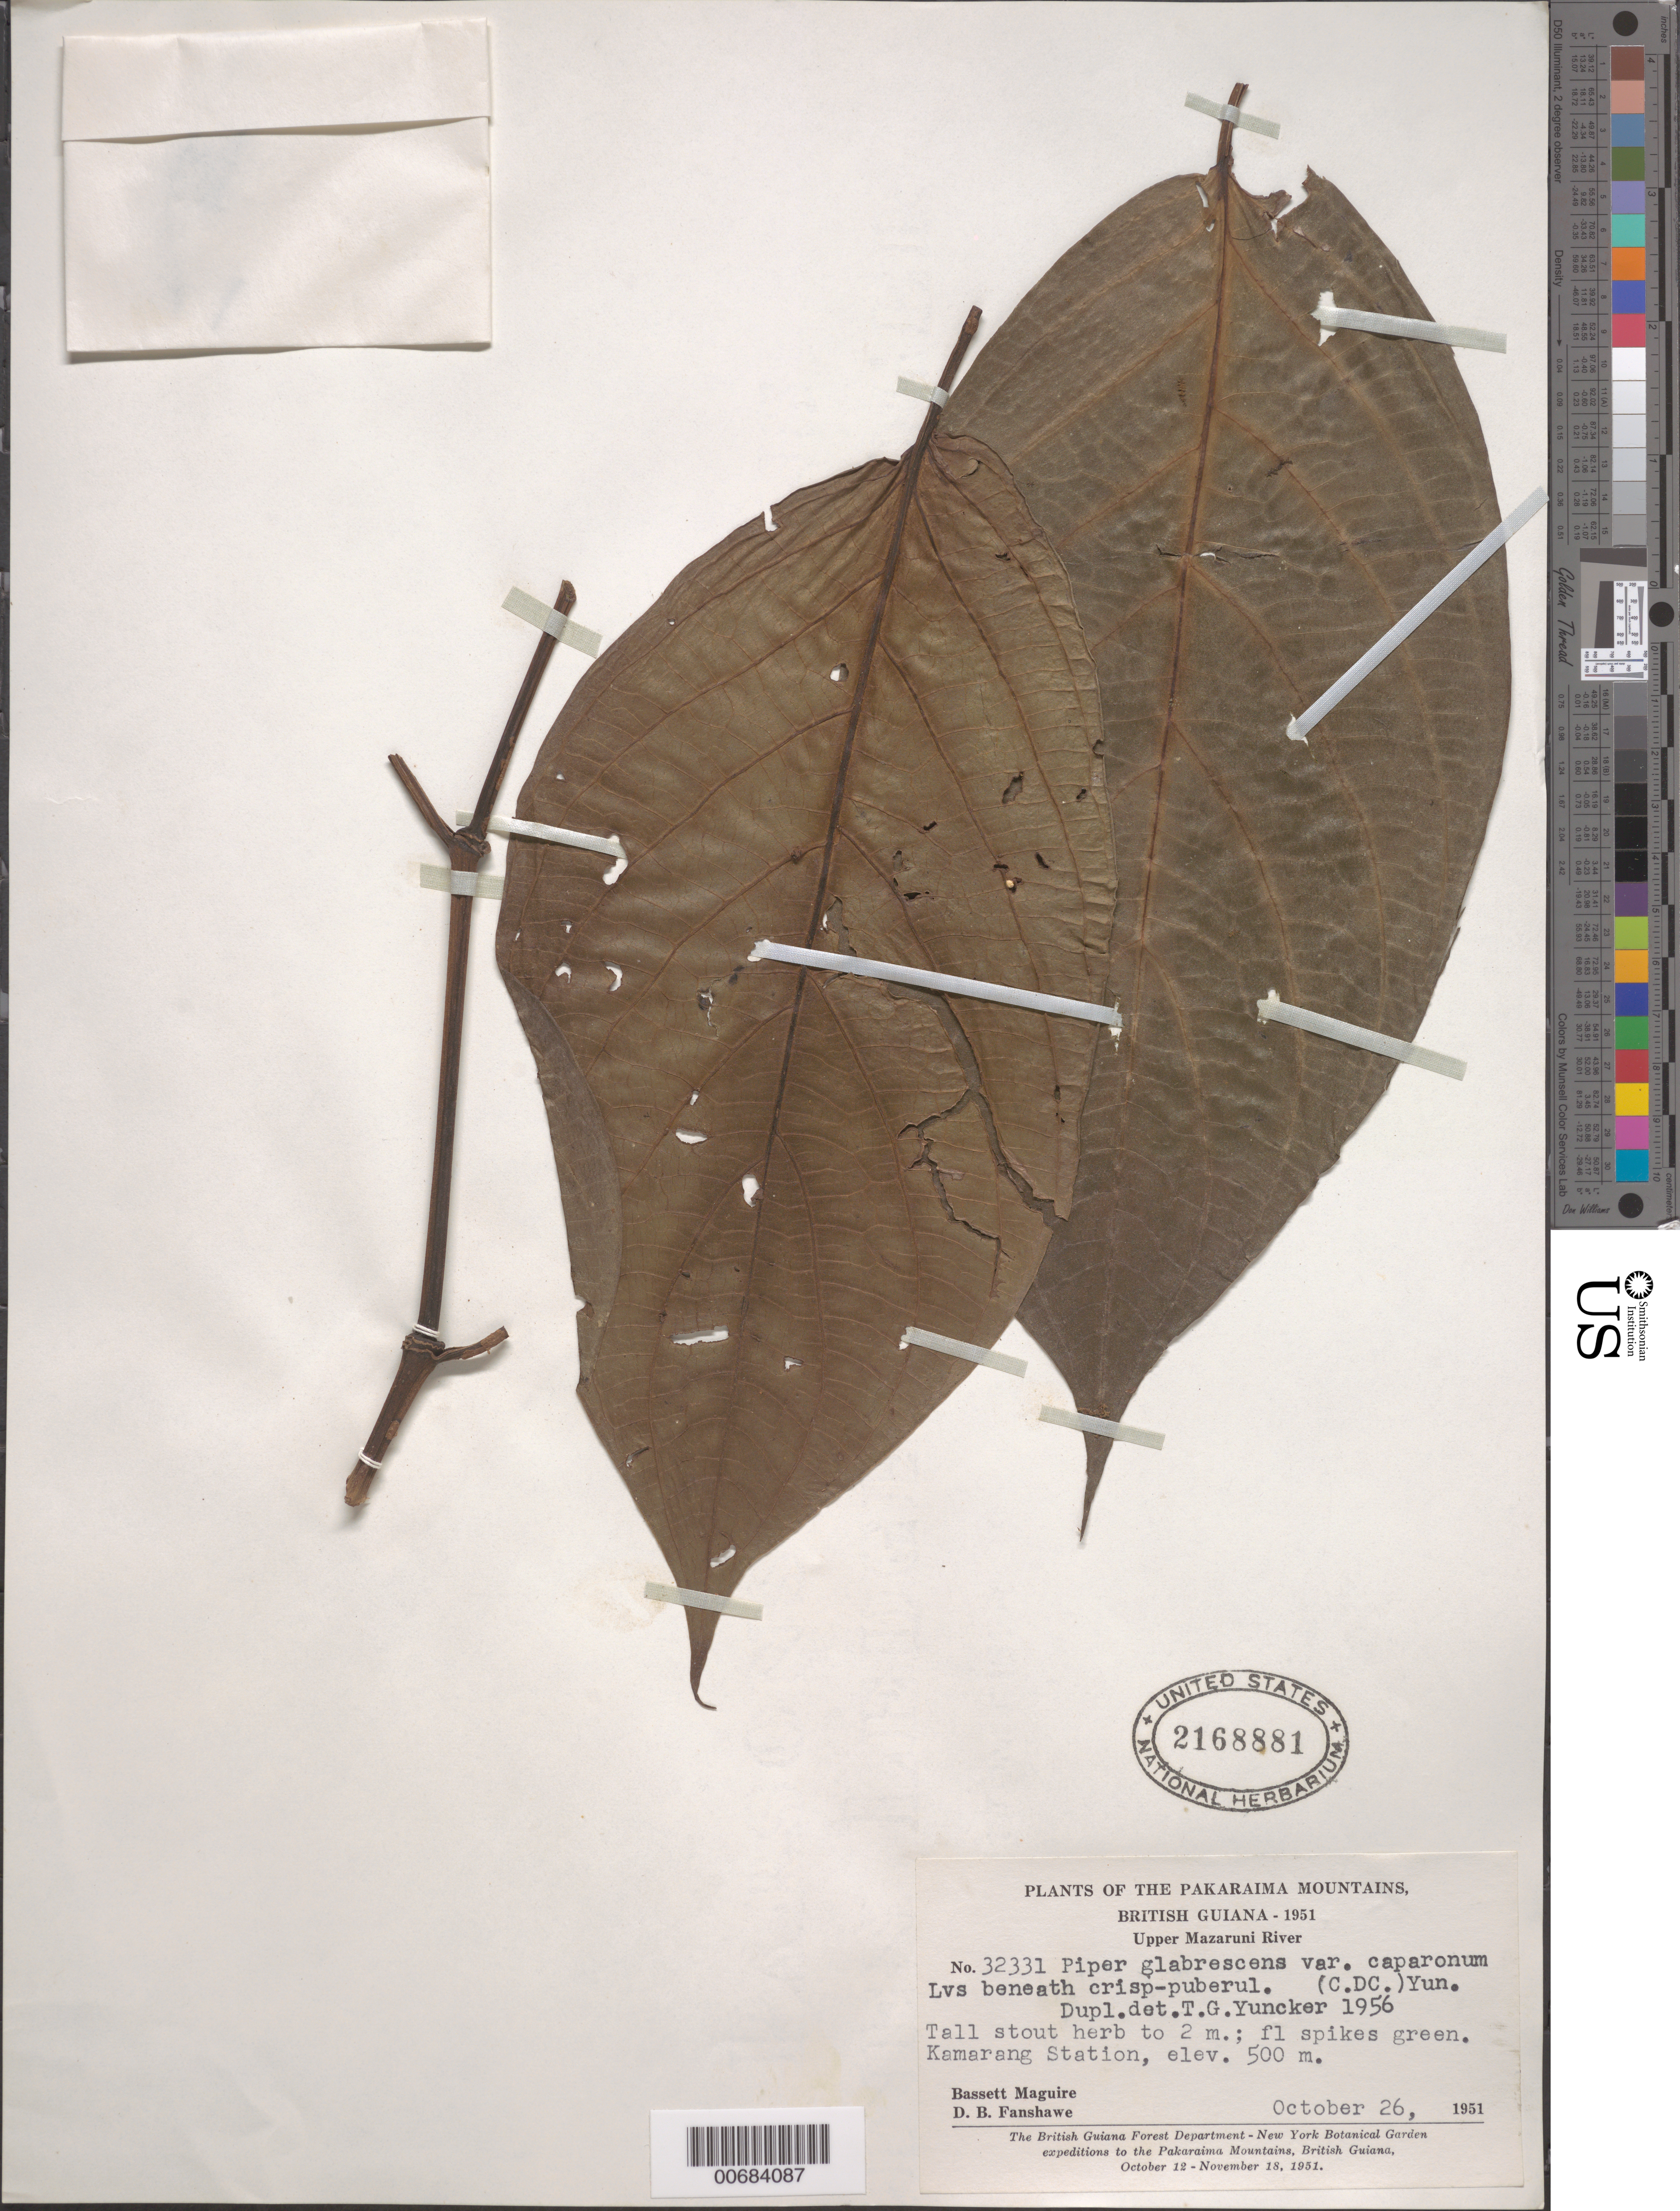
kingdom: Plantae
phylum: Tracheophyta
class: Magnoliopsida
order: Piperales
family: Piperaceae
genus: Piper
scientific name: Piper glabrescens var. caparonum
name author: (C. DC.) Yunck.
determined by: Yuncker, T. G.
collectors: B. Maguire & D. B. Fanshawe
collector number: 32331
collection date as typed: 26-Oct-51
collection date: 1951-10-26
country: Guyana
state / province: Cuyuni-Mazaruni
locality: Kamarang Station, Upper Mazaruni River, Pakaraima Mts.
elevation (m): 500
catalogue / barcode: US 2168881